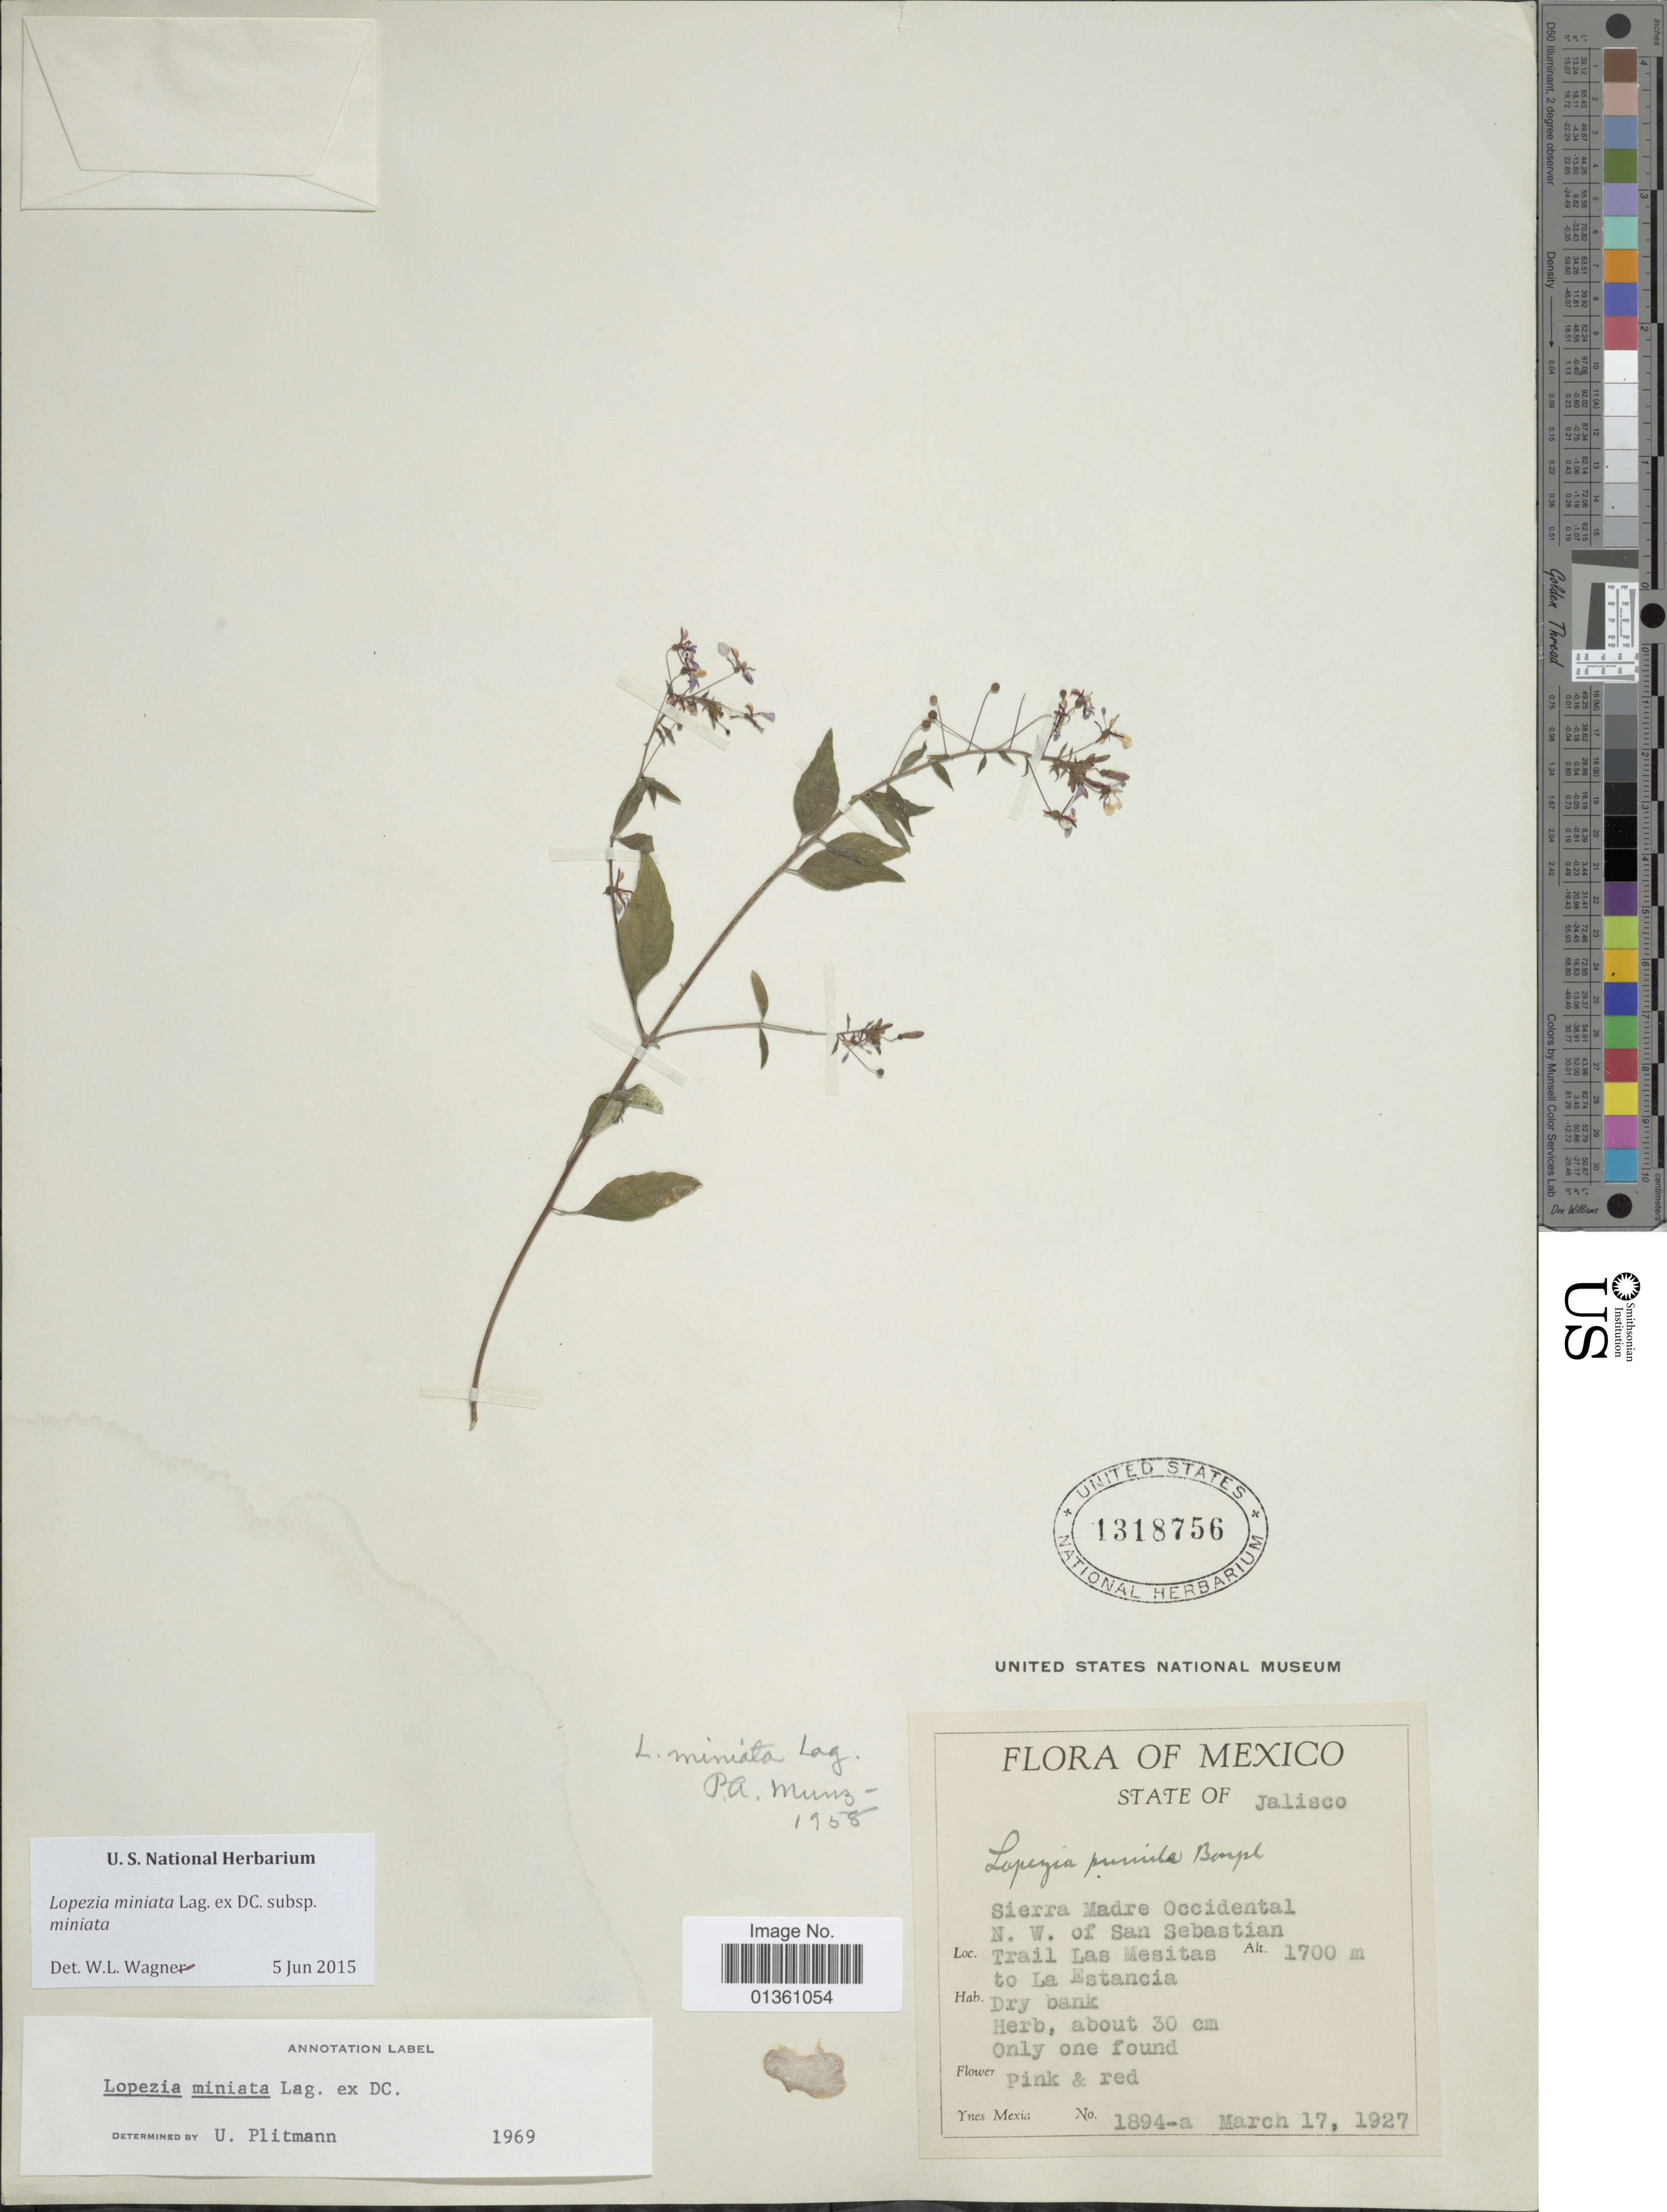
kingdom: Plantae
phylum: Tracheophyta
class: Magnoliopsida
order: Myrtales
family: Onagraceae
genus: Lopezia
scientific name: Lopezia miniata subsp. miniata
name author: Lag. ex DC.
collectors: Y. Mexia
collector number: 1894-a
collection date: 1927-03-17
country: Mexico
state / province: Jalisco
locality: Sierra Madre Occidental. N.W. of San Sebastian. Trail Las Mesitas to La Estancia.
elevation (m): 1700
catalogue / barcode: US 1318756